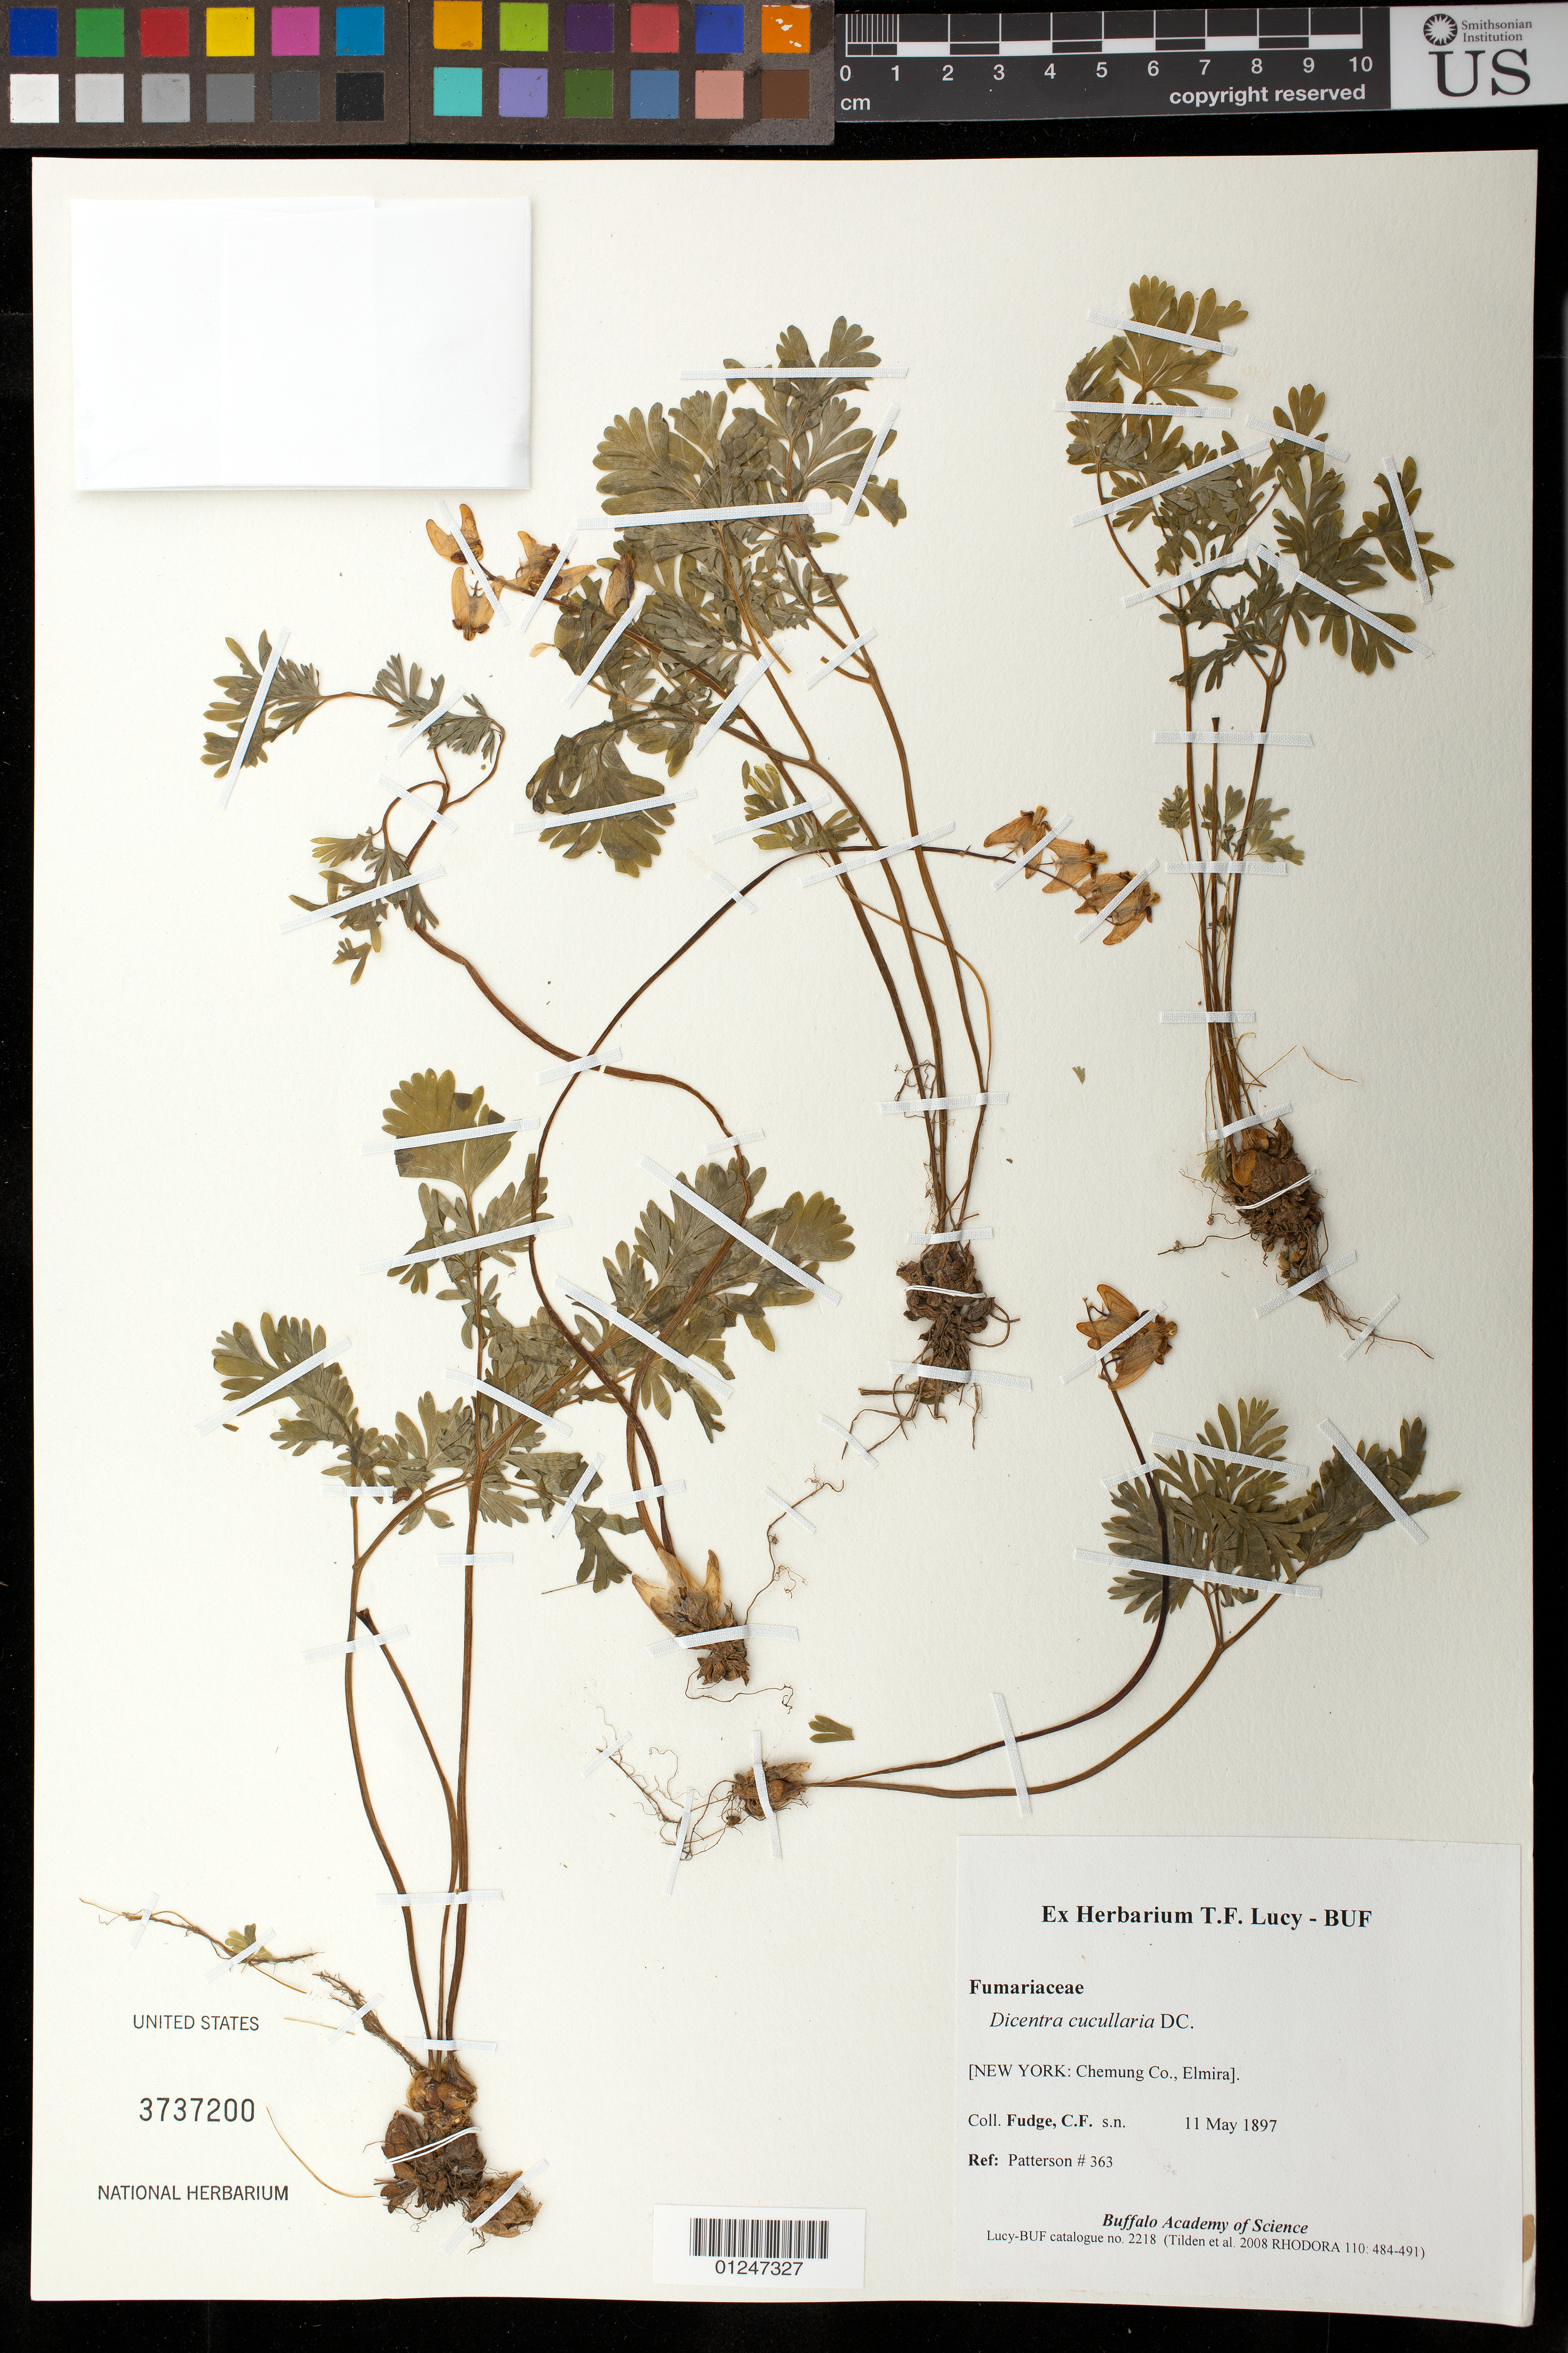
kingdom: Plantae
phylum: Tracheophyta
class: Magnoliopsida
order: Ranunculales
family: Papaveraceae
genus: Dicentra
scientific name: Dicentra cucullaria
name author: (L.) Bernh.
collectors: T. Lucy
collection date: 1897-05-11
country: United States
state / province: New York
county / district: Chemung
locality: Elmira.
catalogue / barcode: US 3737200